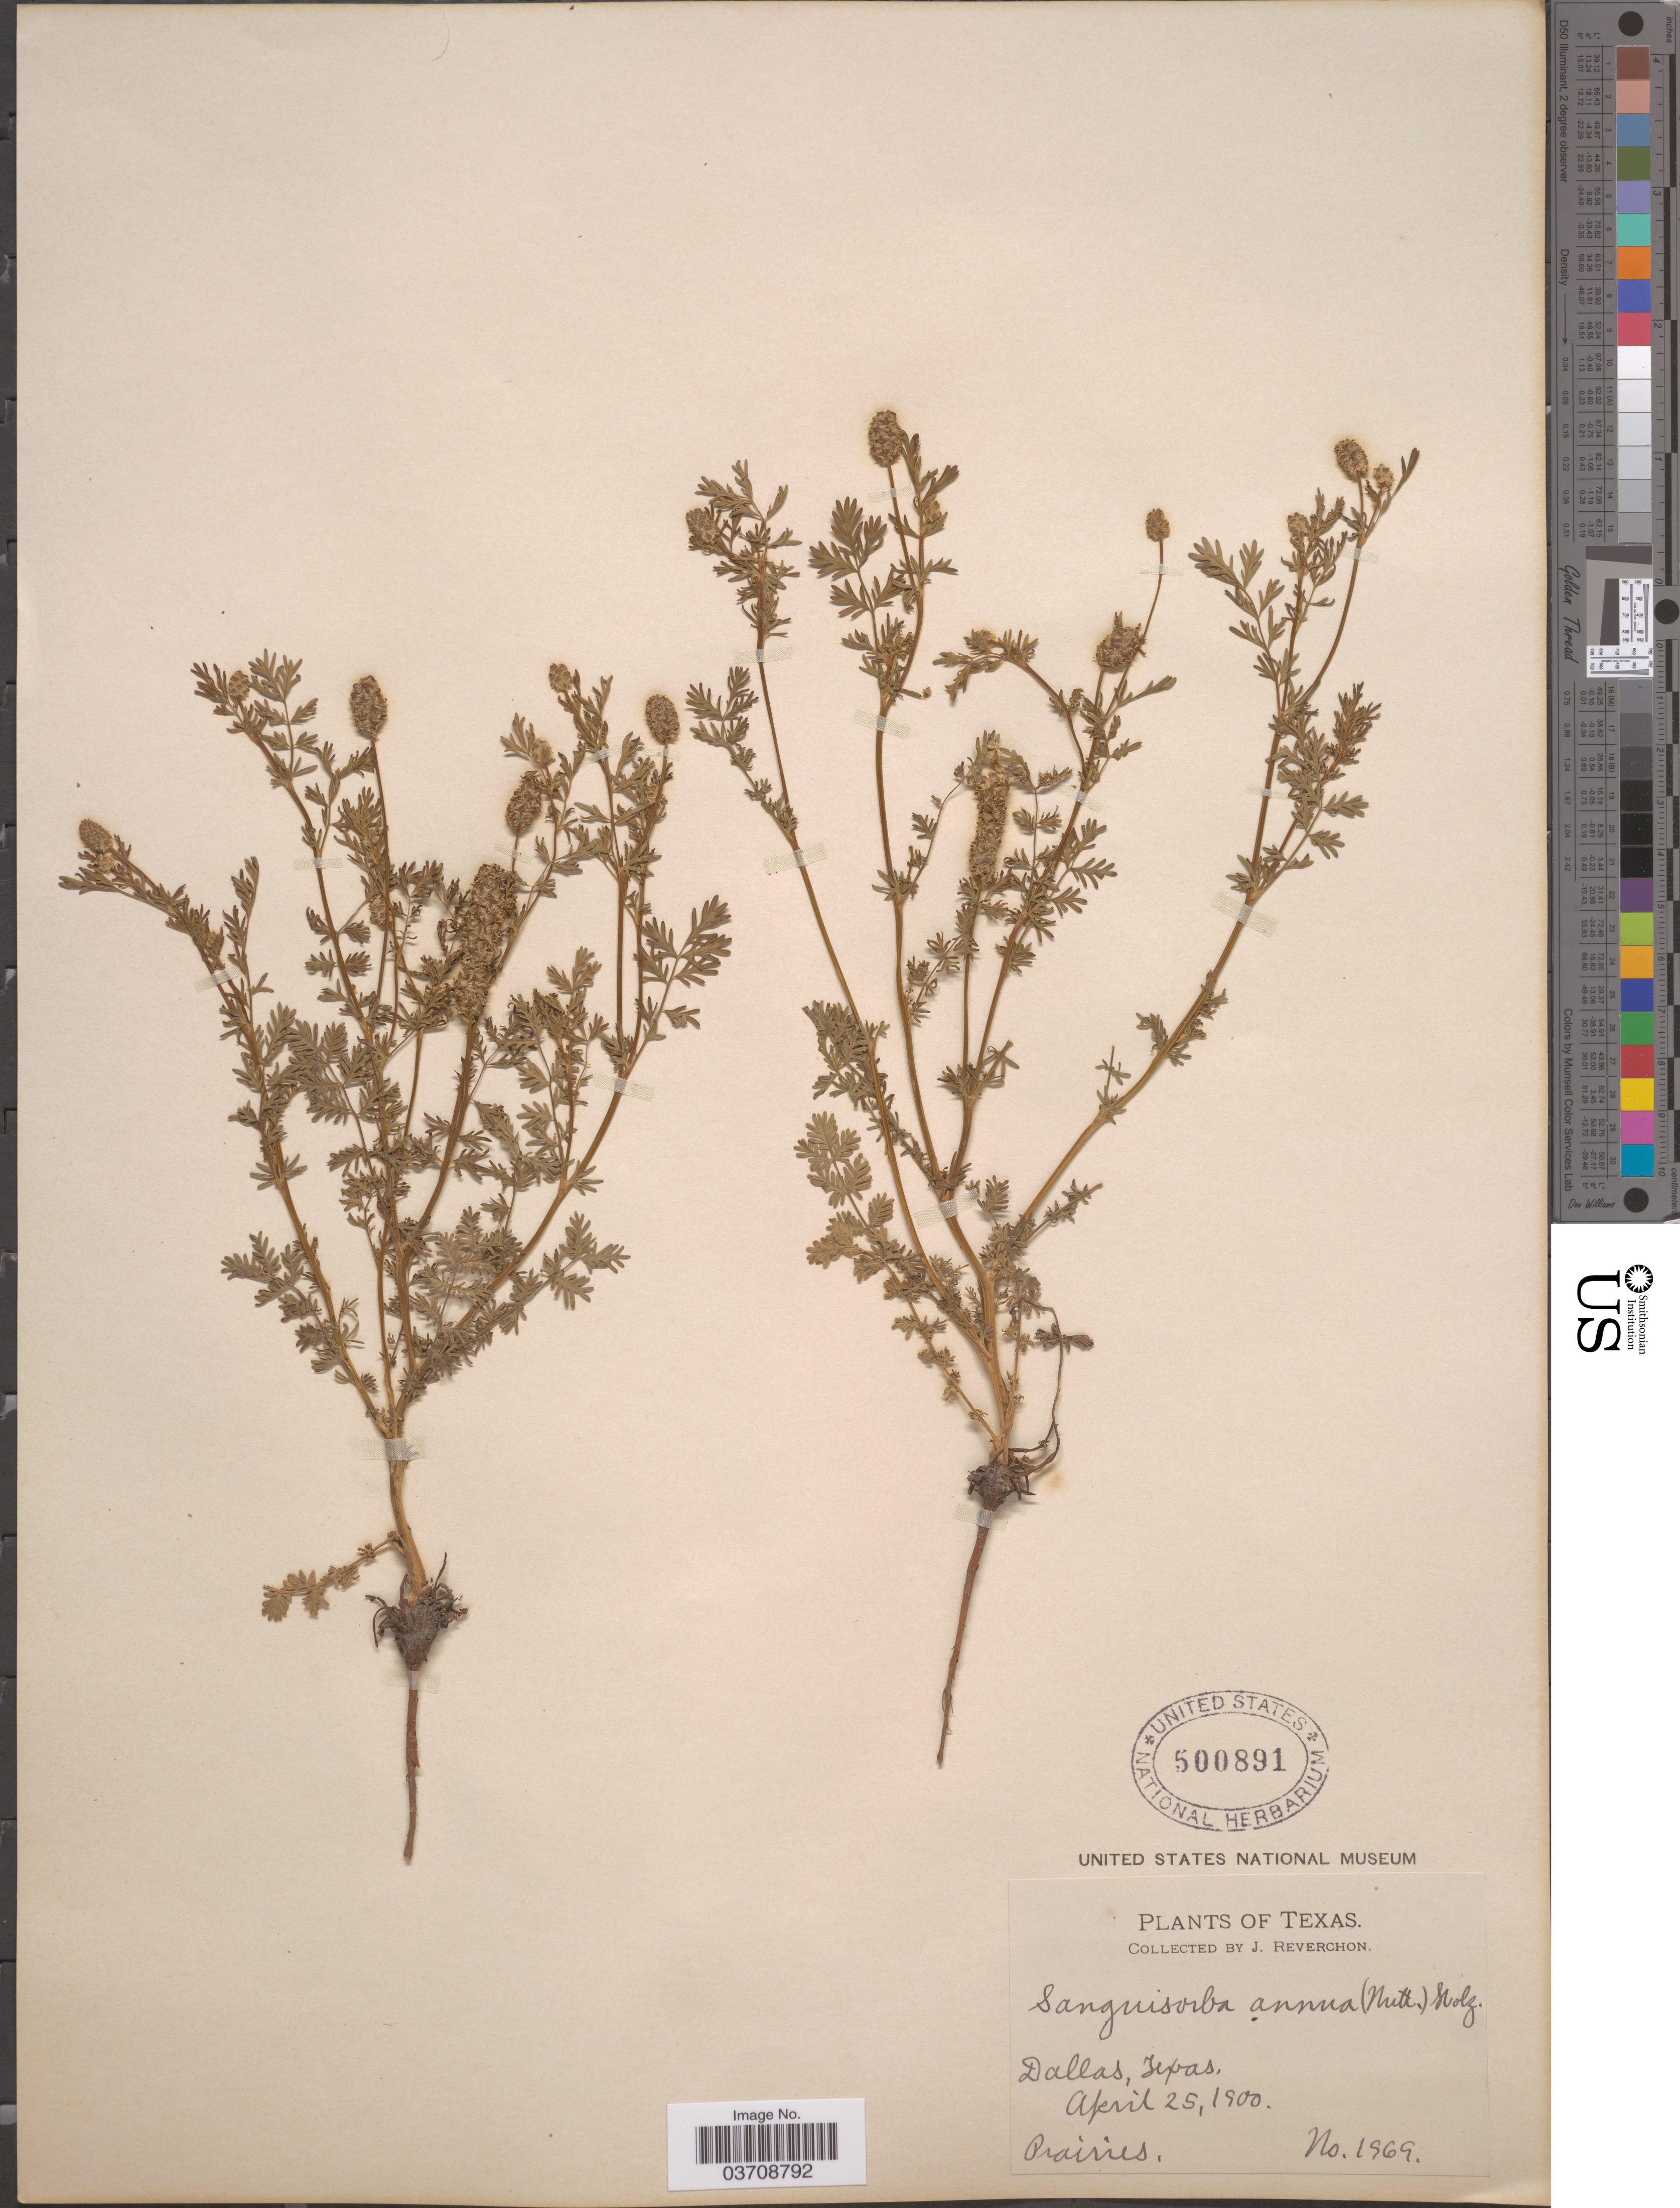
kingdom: Plantae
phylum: Tracheophyta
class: Magnoliopsida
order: Rosales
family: Rosaceae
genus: Sanguisorba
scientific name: Sanguisorba annua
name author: (Nutt. ex Hook.) Torr. & A. Gray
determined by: Strong, Mark T., (BOT), Smithsonian Institution - National Museum of Natural History (UNITED STATES)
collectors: J. Reverchon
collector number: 1969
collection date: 1900-04-25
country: United States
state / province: Texas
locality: Dallas.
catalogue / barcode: US 500891